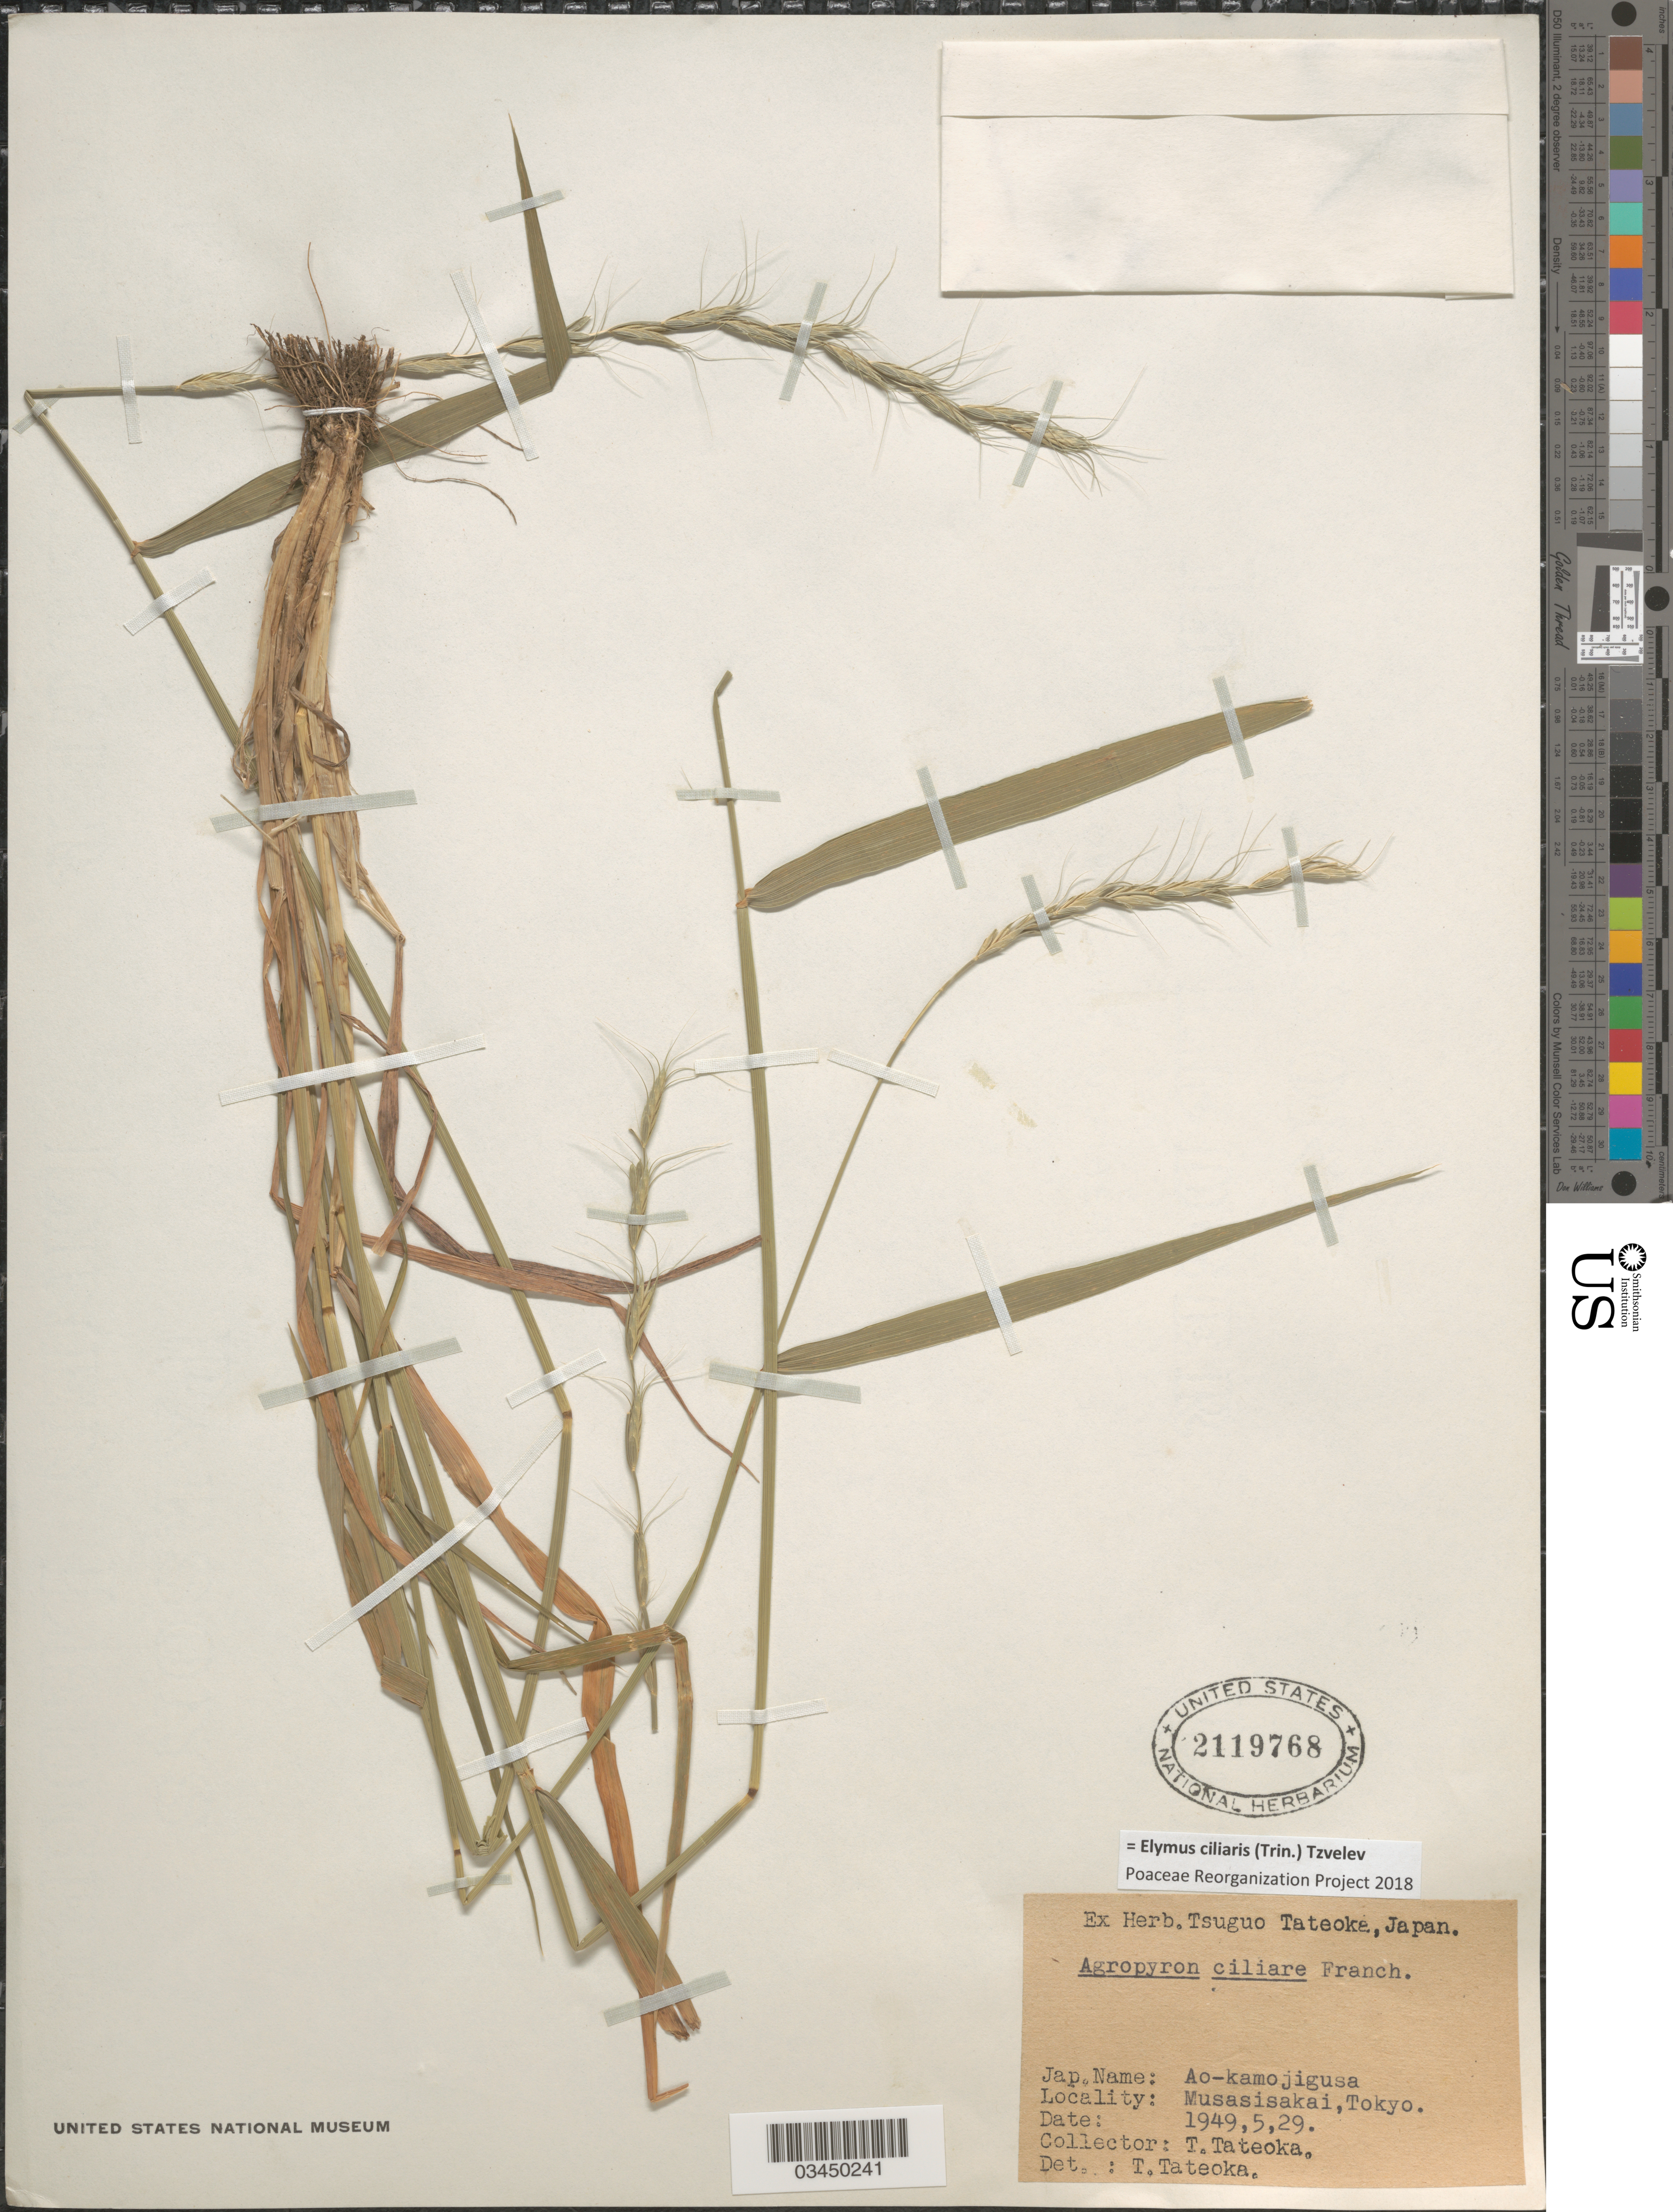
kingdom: Plantae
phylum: Tracheophyta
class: Liliopsida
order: Poales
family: Poaceae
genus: Elymus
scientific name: Elymus ciliaris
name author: (Trin.) Tzvelev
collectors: T. Tateoka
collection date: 1949-05-29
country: Japan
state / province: Tokyo, Federal City of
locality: Musasisakai.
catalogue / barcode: US 2119768